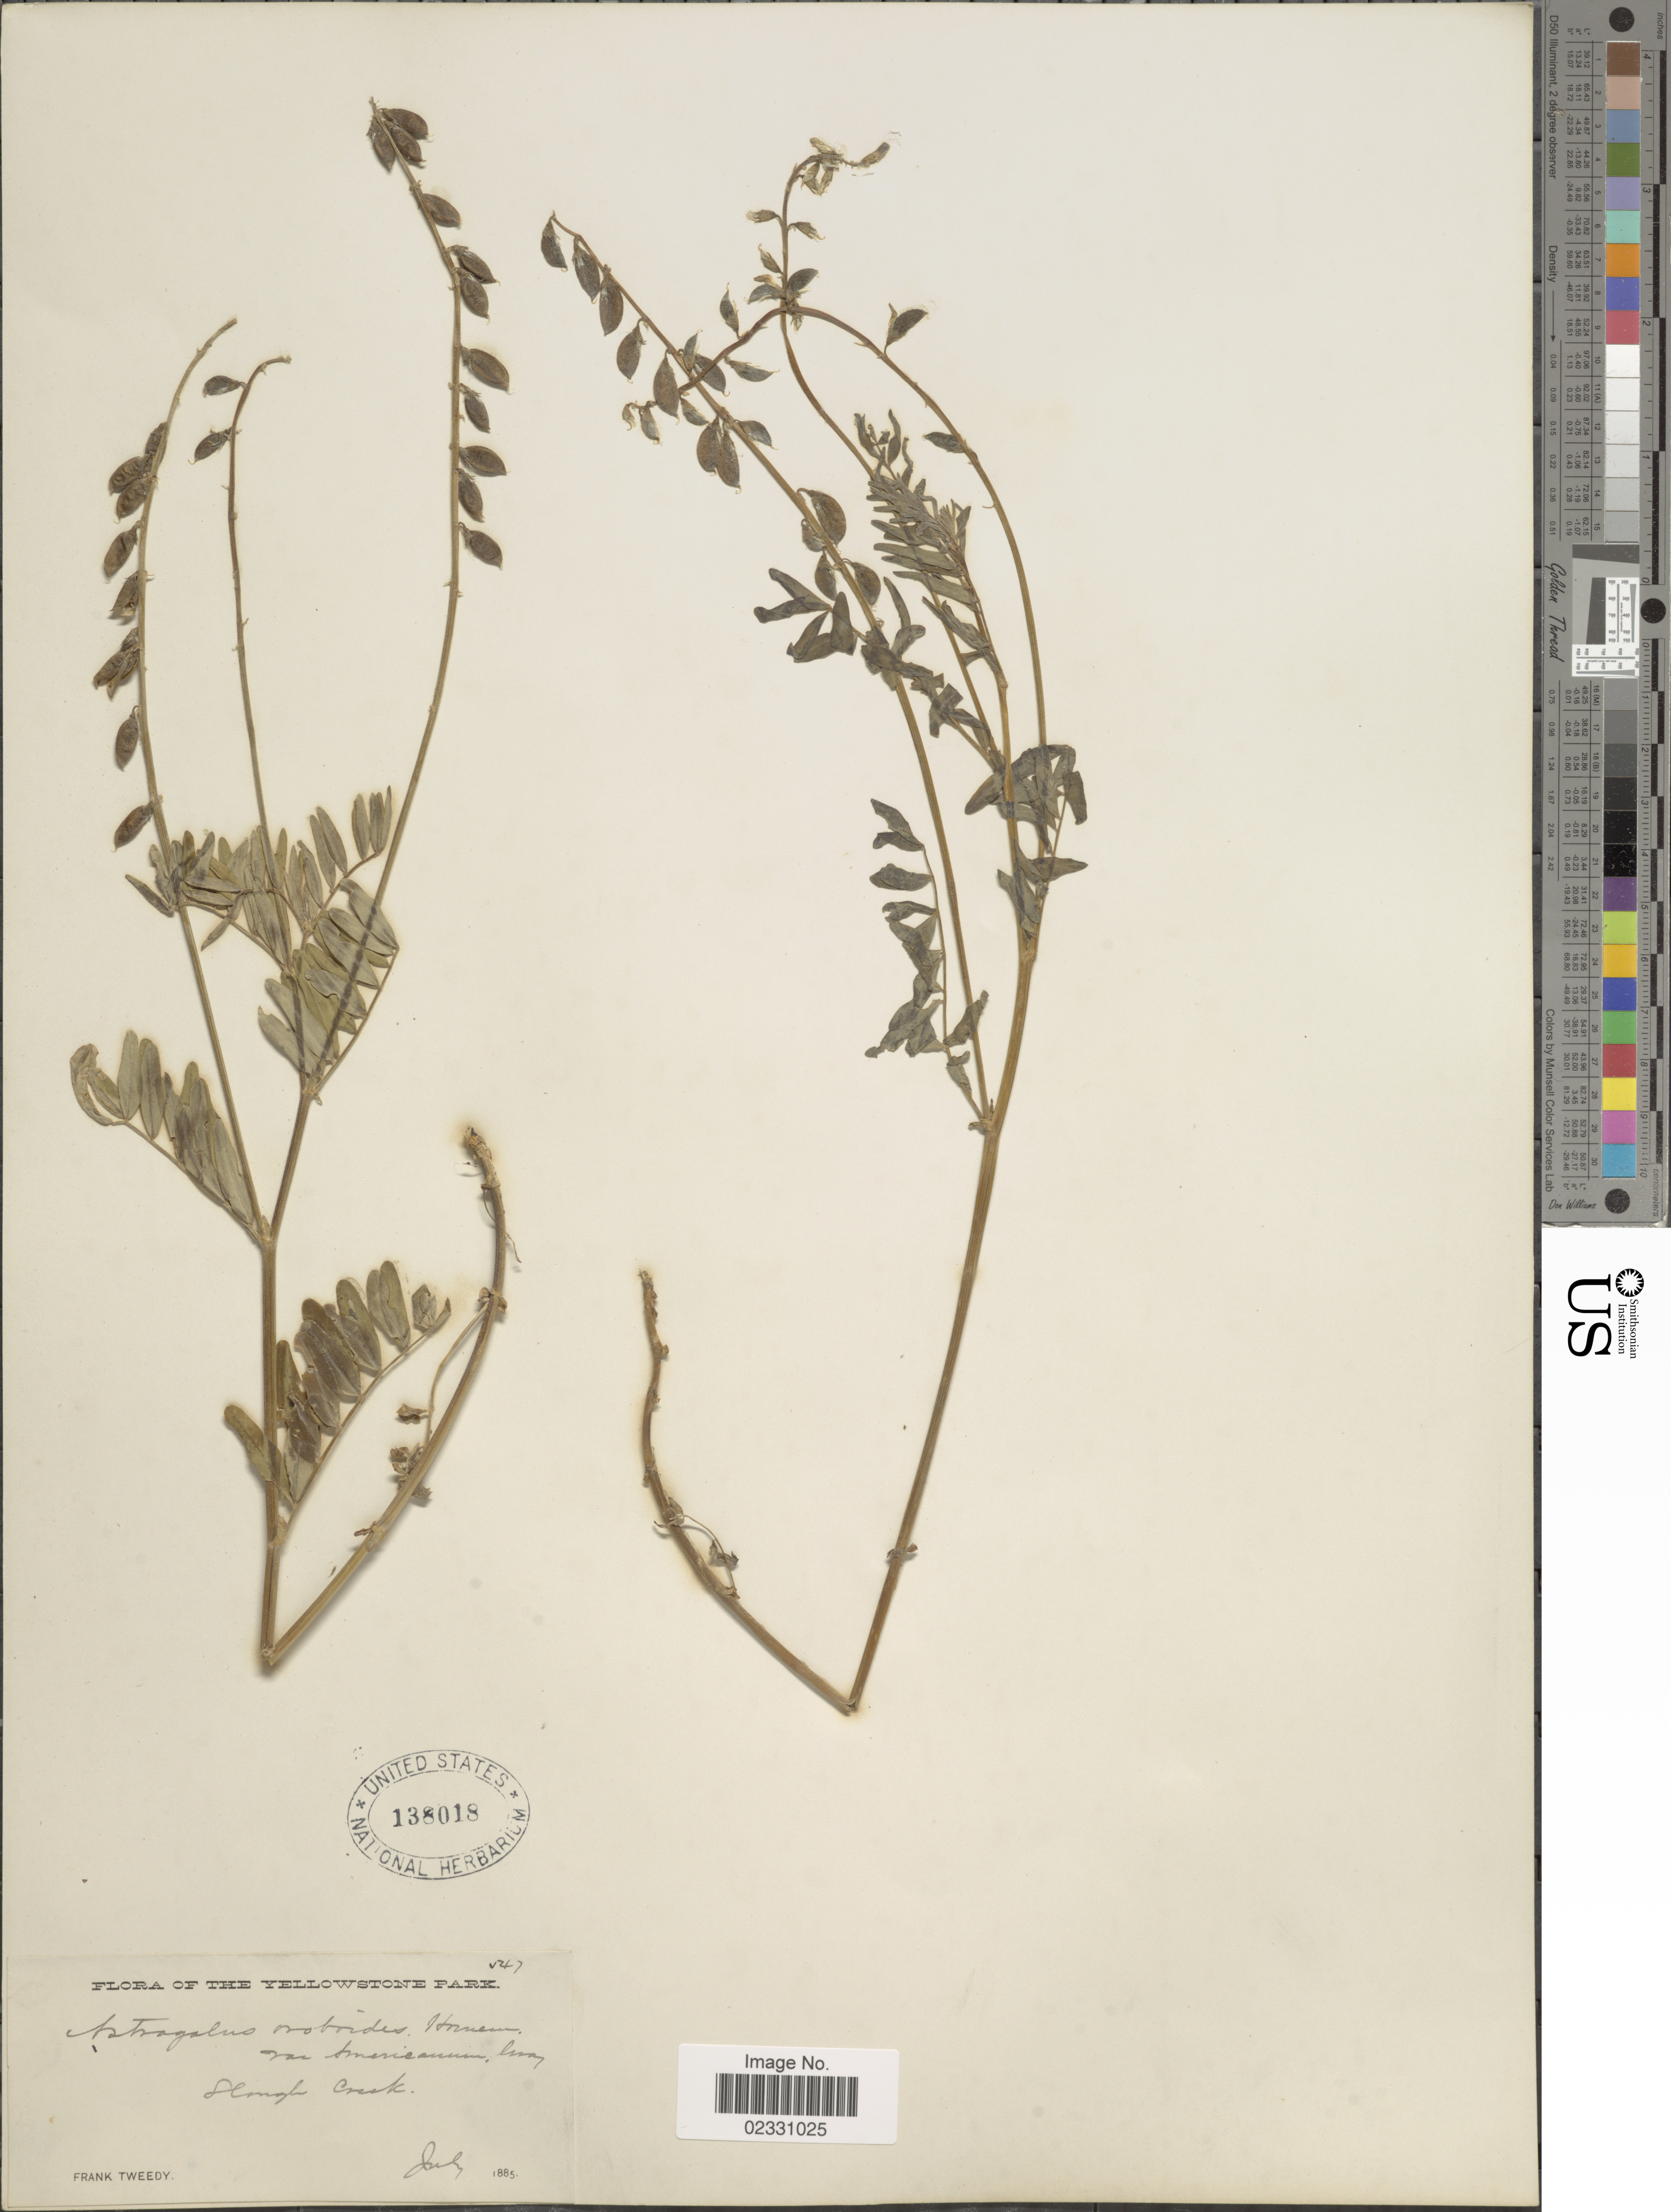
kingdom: Plantae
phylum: Tracheophyta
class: Magnoliopsida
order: Fabales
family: Fabaceae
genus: Astragalus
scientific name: Astragalus oroboides var. americanus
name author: A. Gray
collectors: F. Tweedy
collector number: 547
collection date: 1885-07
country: United States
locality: The Yellowstone Park, Slough Creek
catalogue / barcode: US 138018